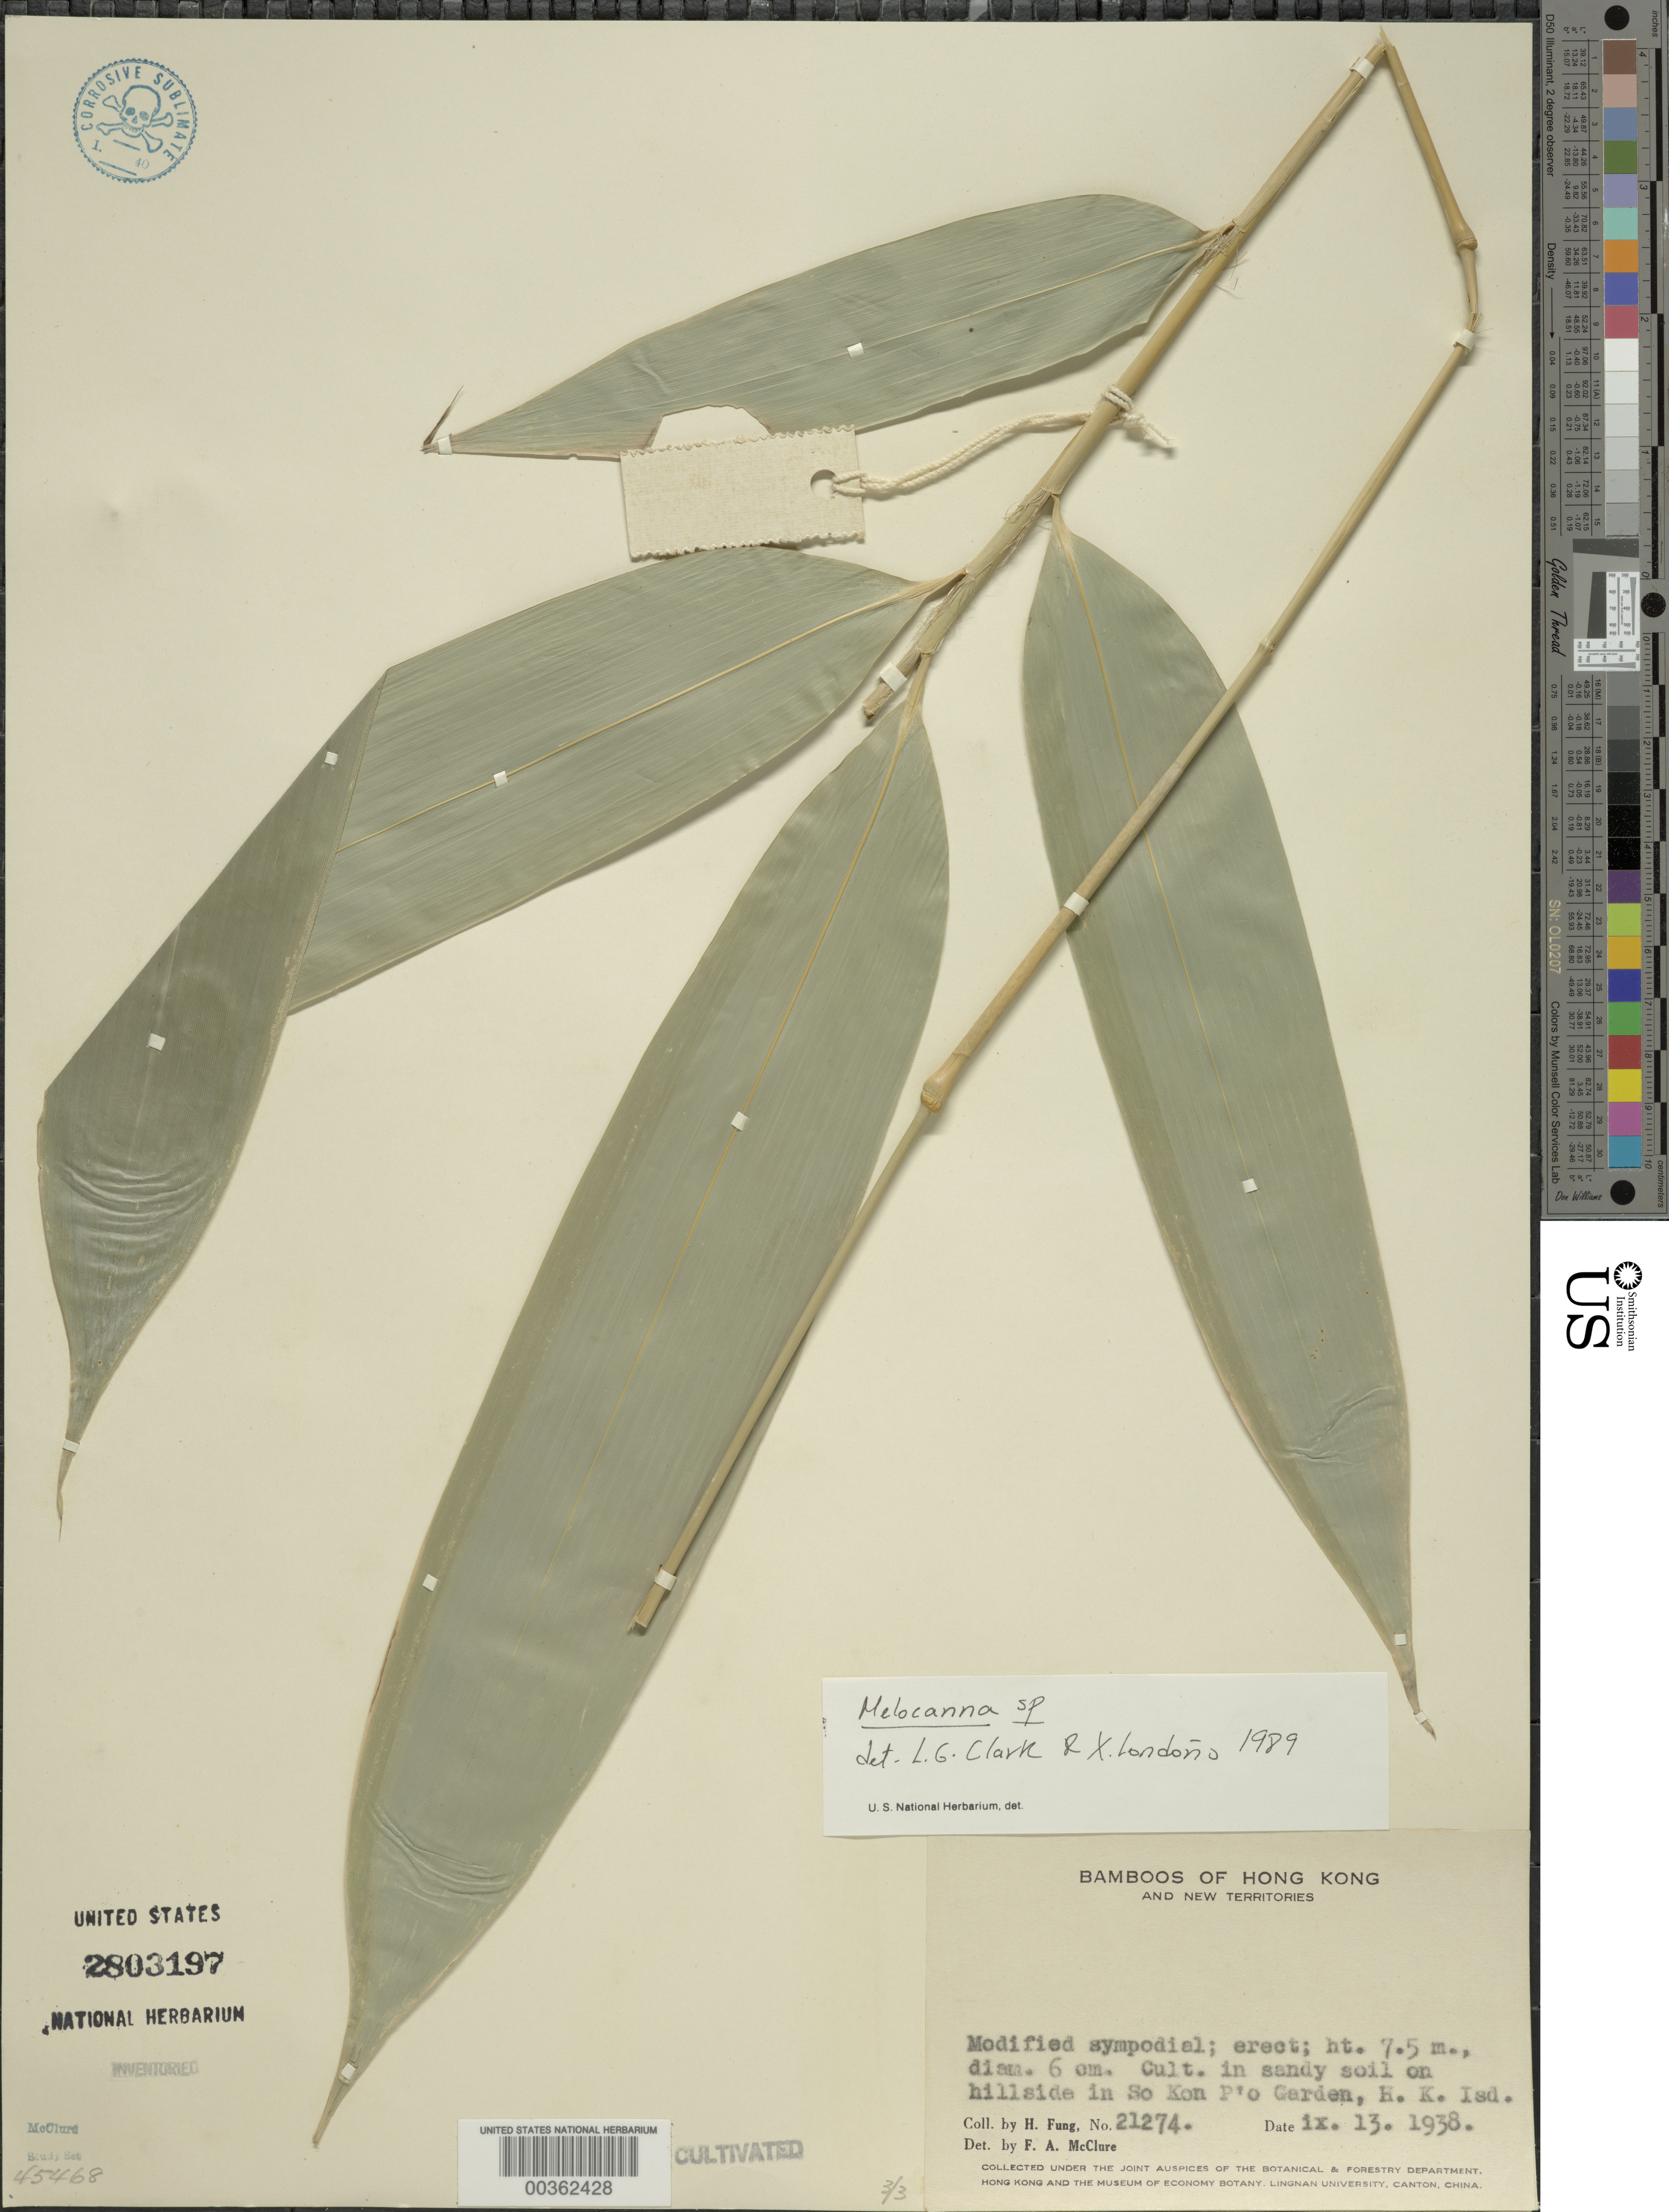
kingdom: Plantae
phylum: Tracheophyta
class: Liliopsida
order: Poales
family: Poaceae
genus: Melocanna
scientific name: Melocanna sp.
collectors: H. L. Fung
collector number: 21274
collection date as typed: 13 Sep 1938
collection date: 1938-09-13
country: China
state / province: Hong Kong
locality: So kon p'o garden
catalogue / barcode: US 2803197